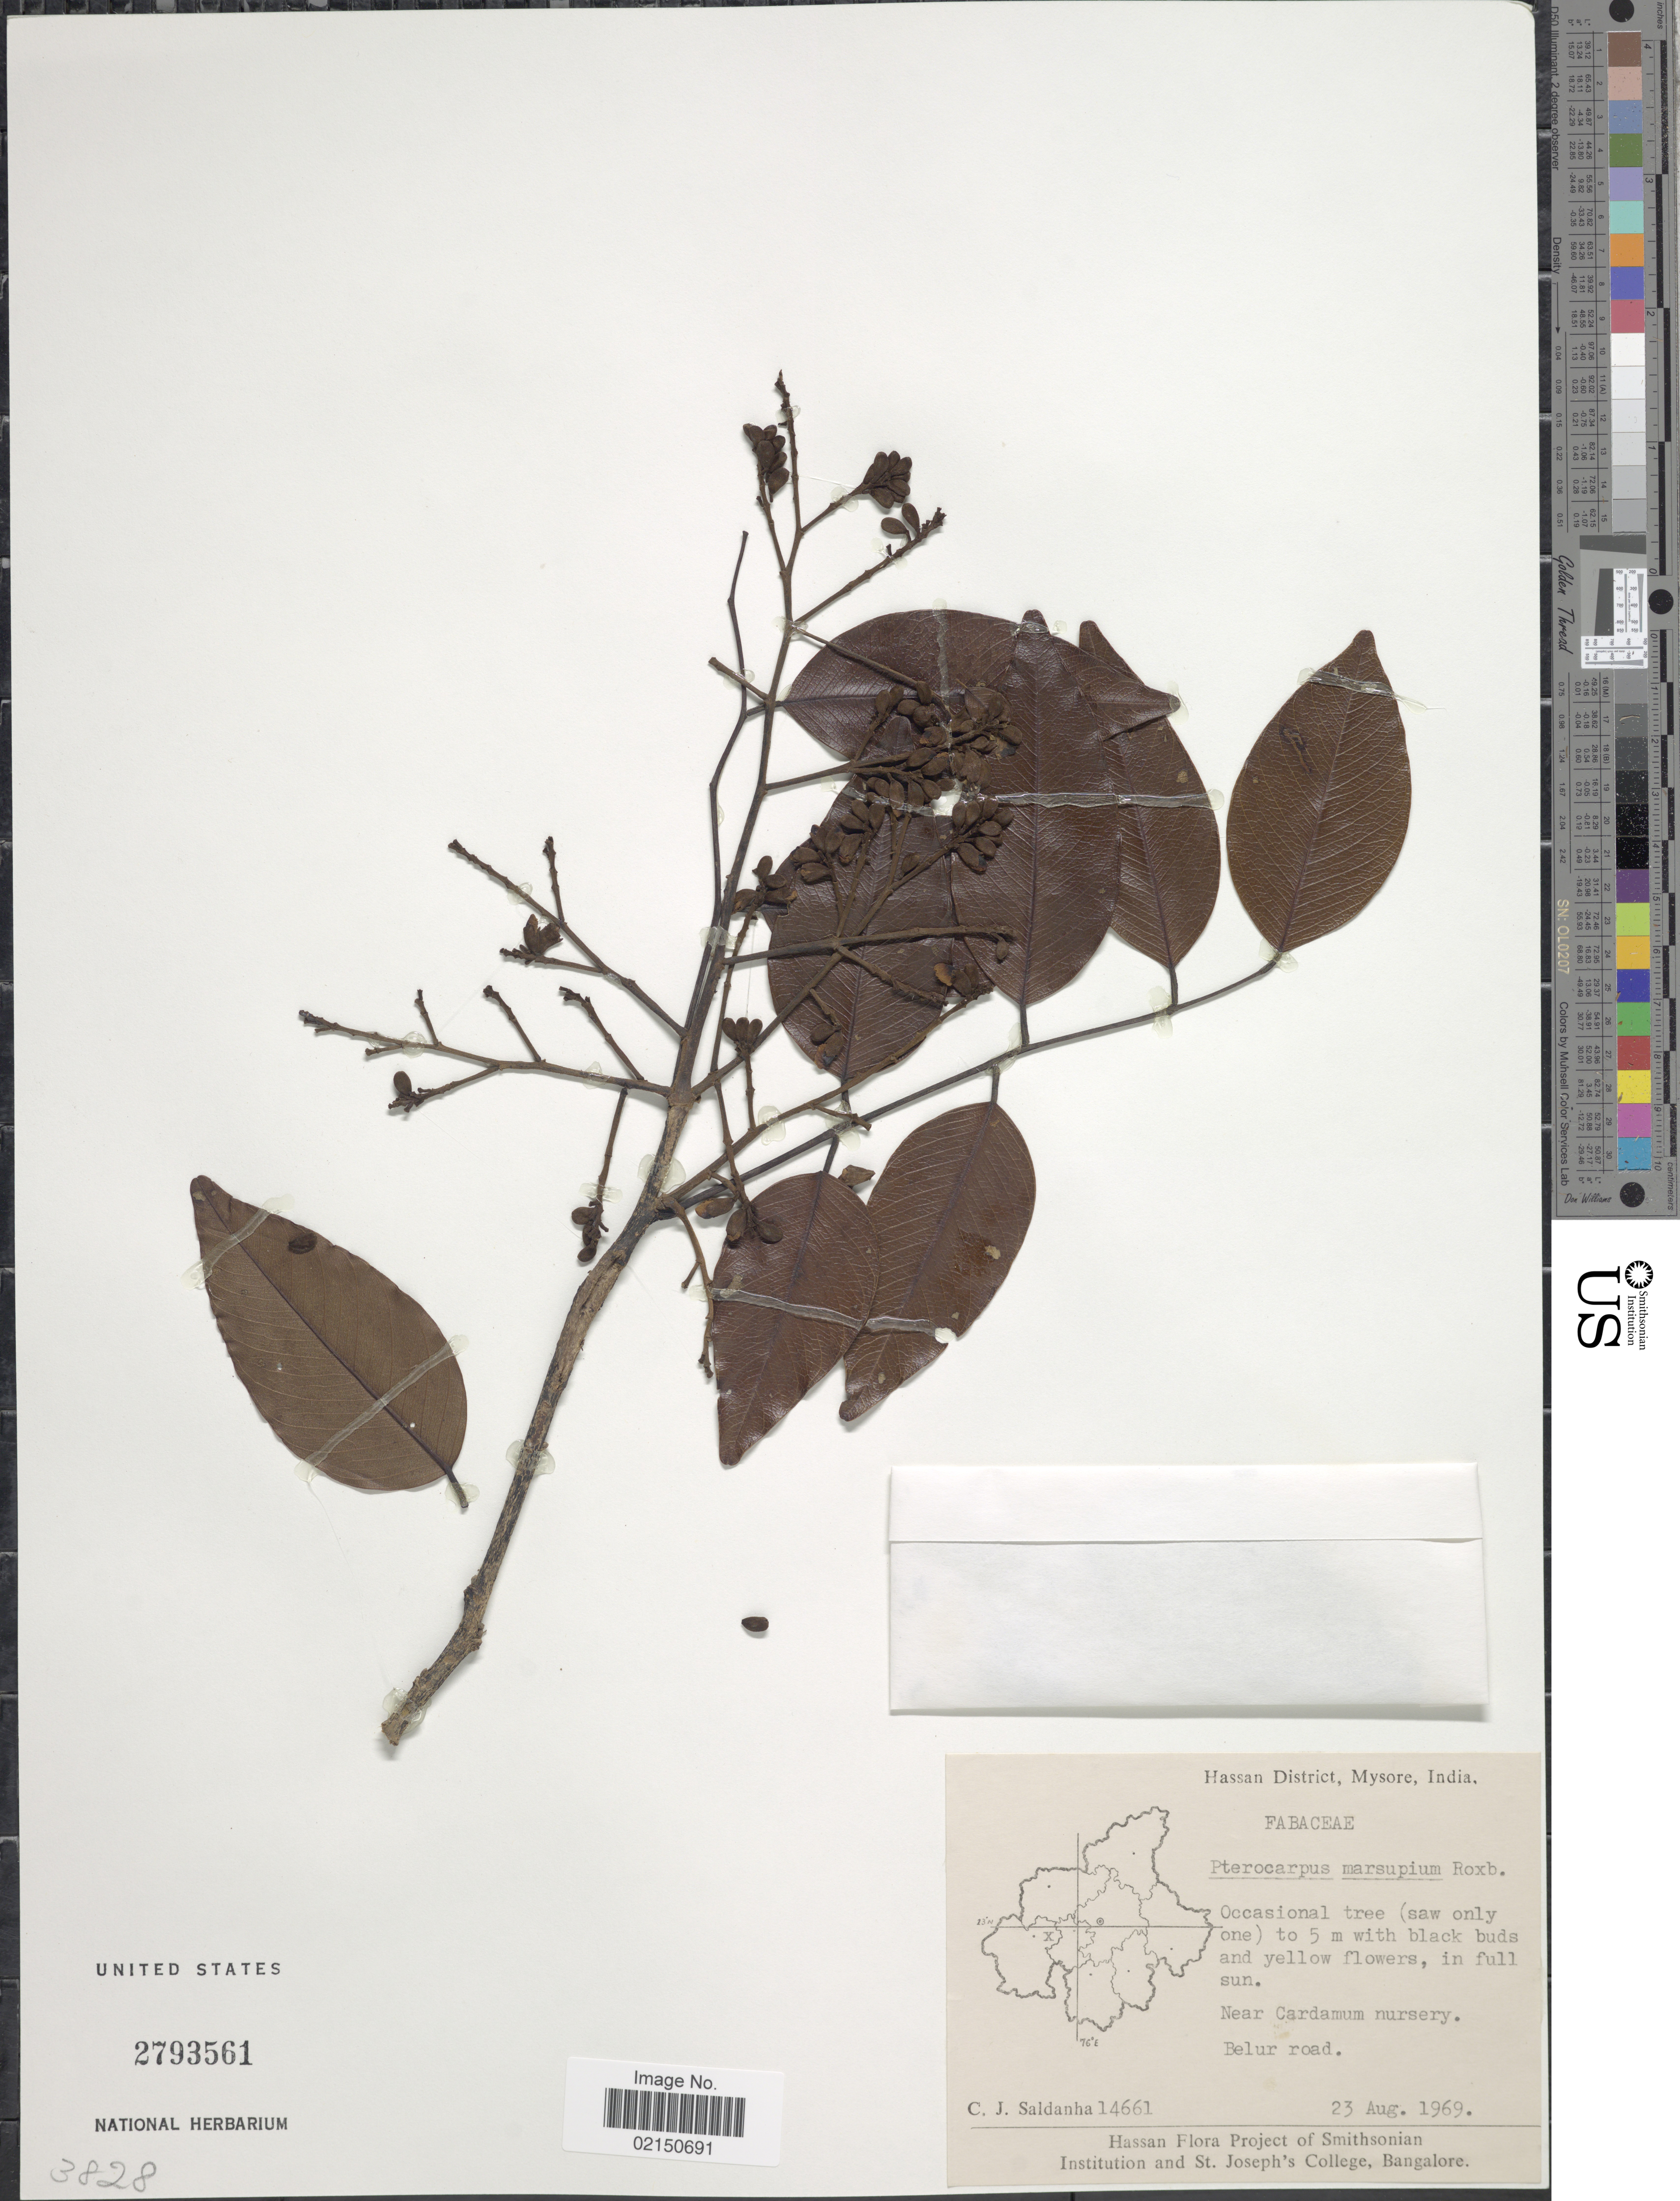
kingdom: Plantae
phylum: Tracheophyta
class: Magnoliopsida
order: Fabales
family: Fabaceae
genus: Pterocarpus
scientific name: Pterocarpus marsupium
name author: Roxb.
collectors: C. J. Saldanha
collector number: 14661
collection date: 1969-08-23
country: India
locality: Hassan District, Mysore. Near Cardamum nursery. Belur road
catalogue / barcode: US 2793561